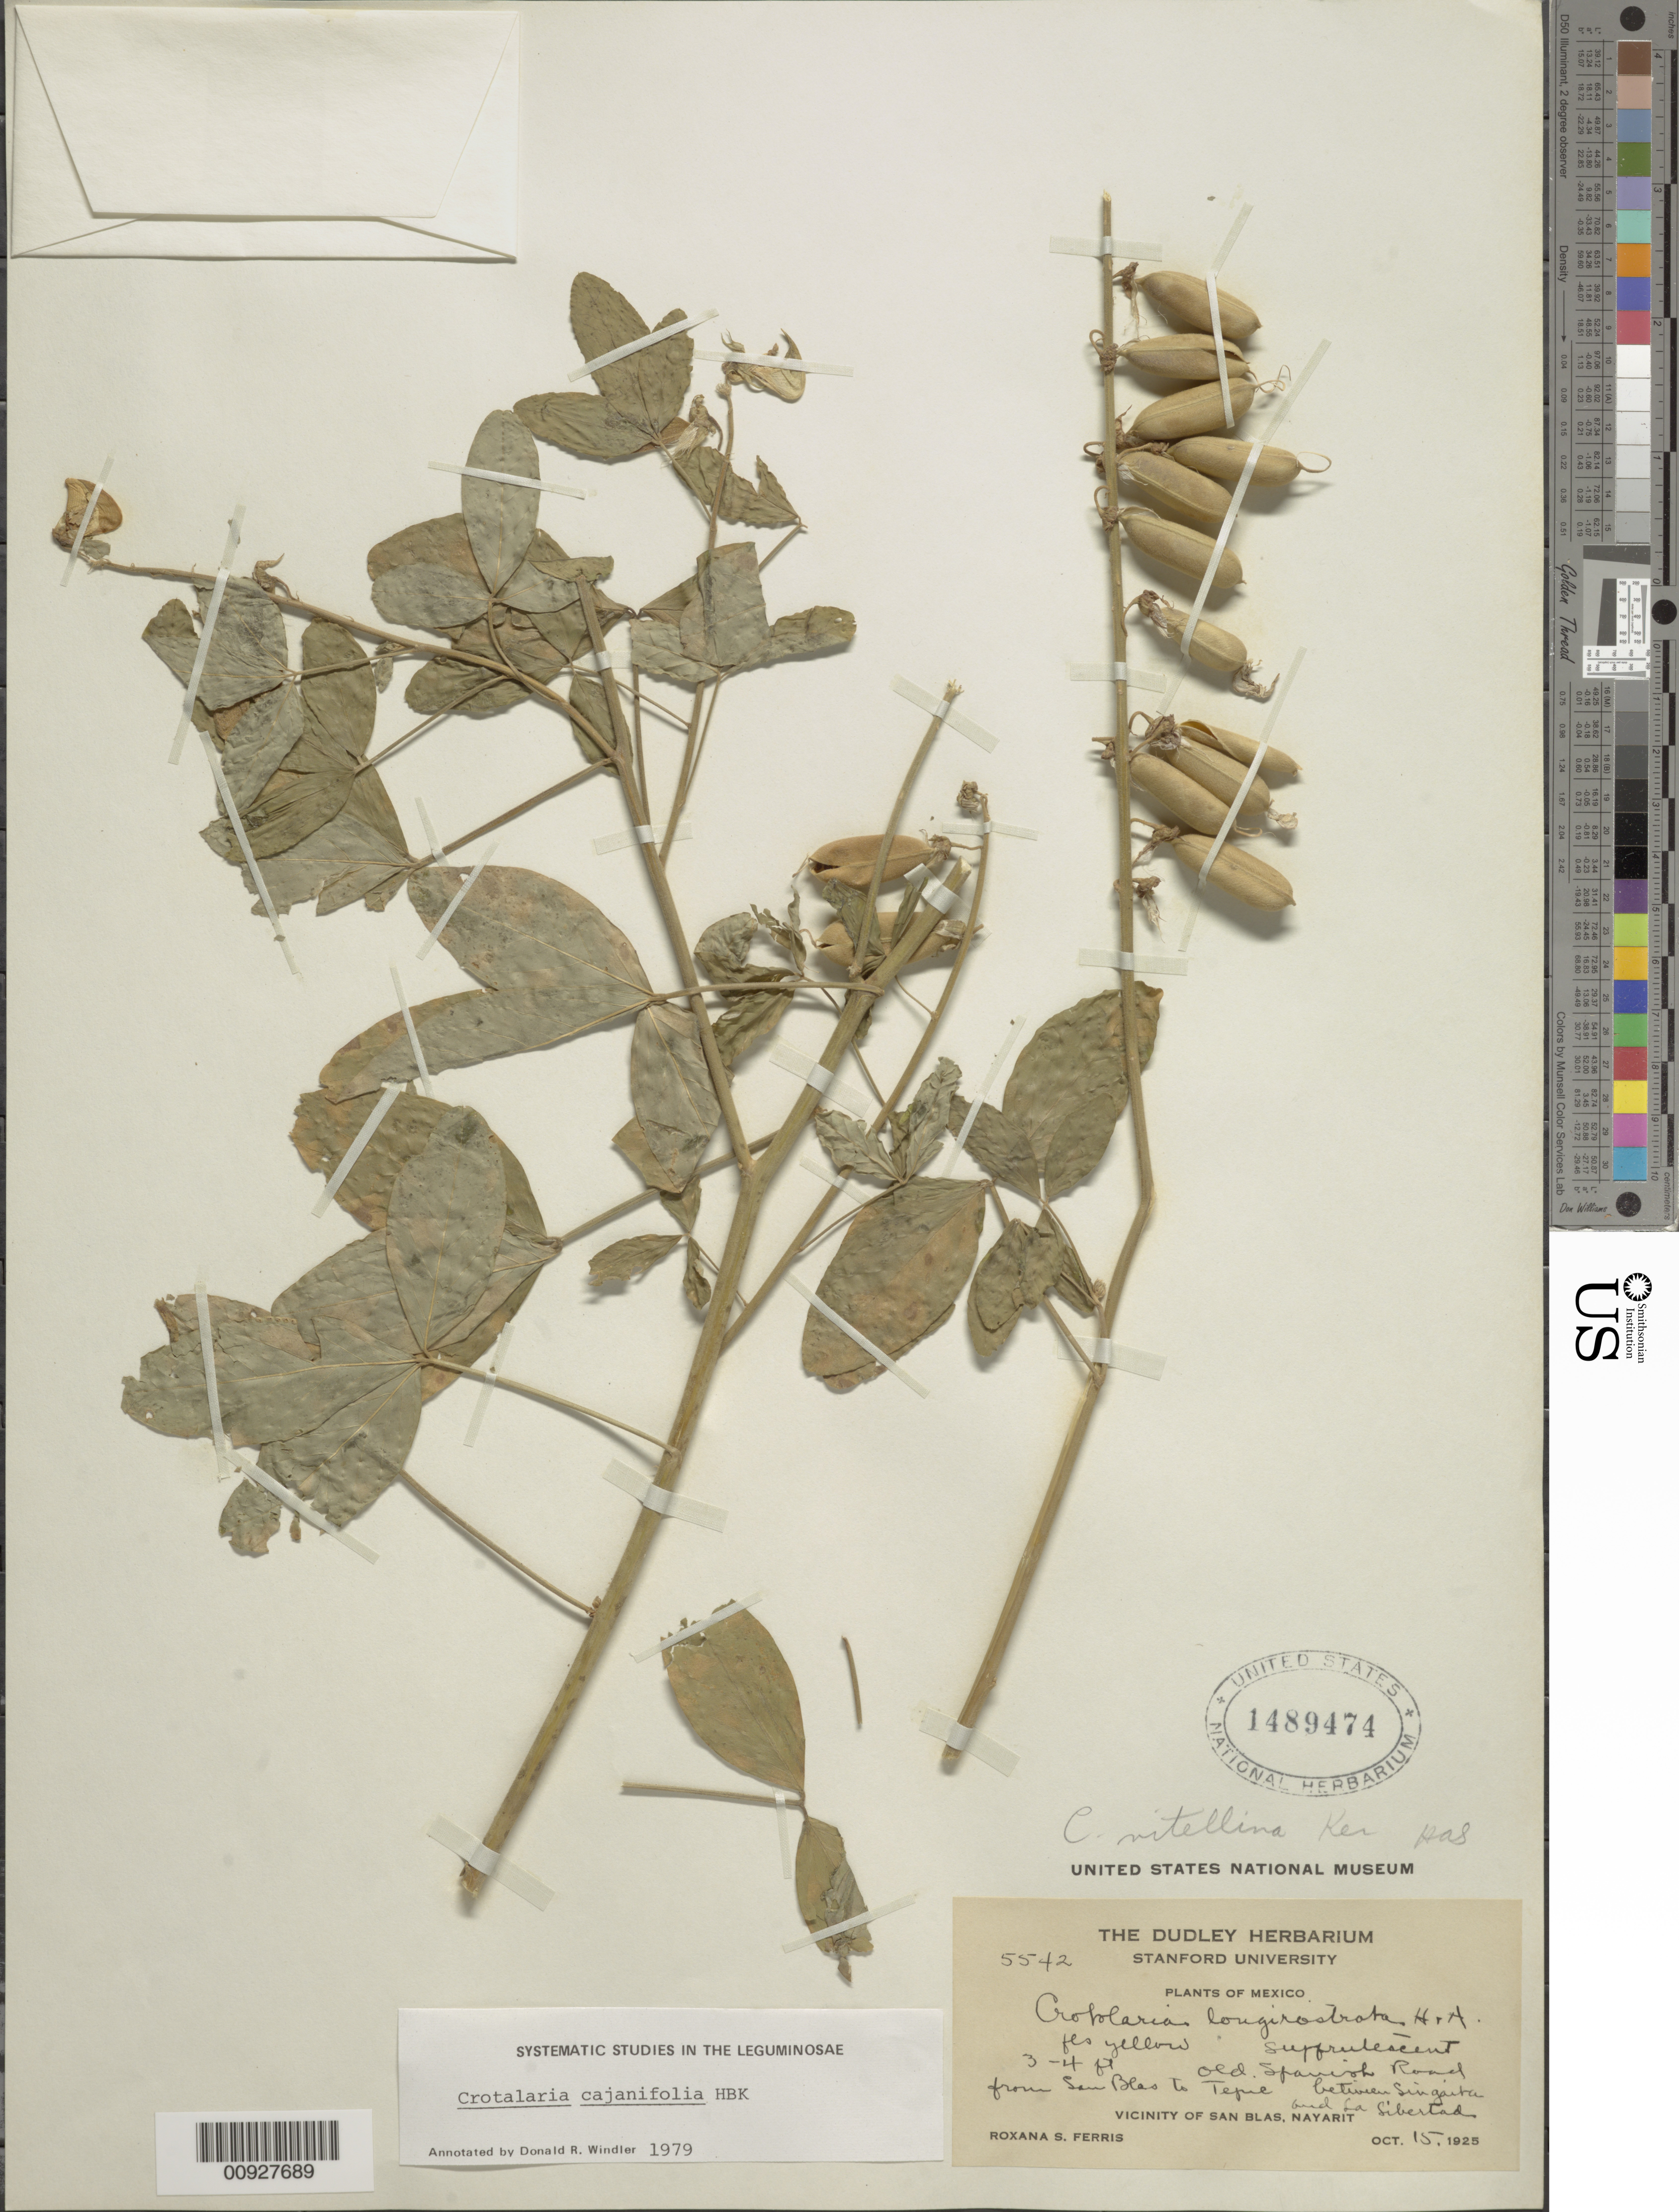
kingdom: Plantae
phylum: Tracheophyta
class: Magnoliopsida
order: Fabales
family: Fabaceae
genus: Crotalaria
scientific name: Crotalaria cajanifolia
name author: Kunth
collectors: R. S. Ferris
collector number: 5542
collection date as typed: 15 Oct 1925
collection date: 1925-10-15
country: Mexico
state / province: Nayarit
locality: Old Spanish Road from San Blas to Tepic, between Singaita and La Libertad.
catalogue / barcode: US 1489474